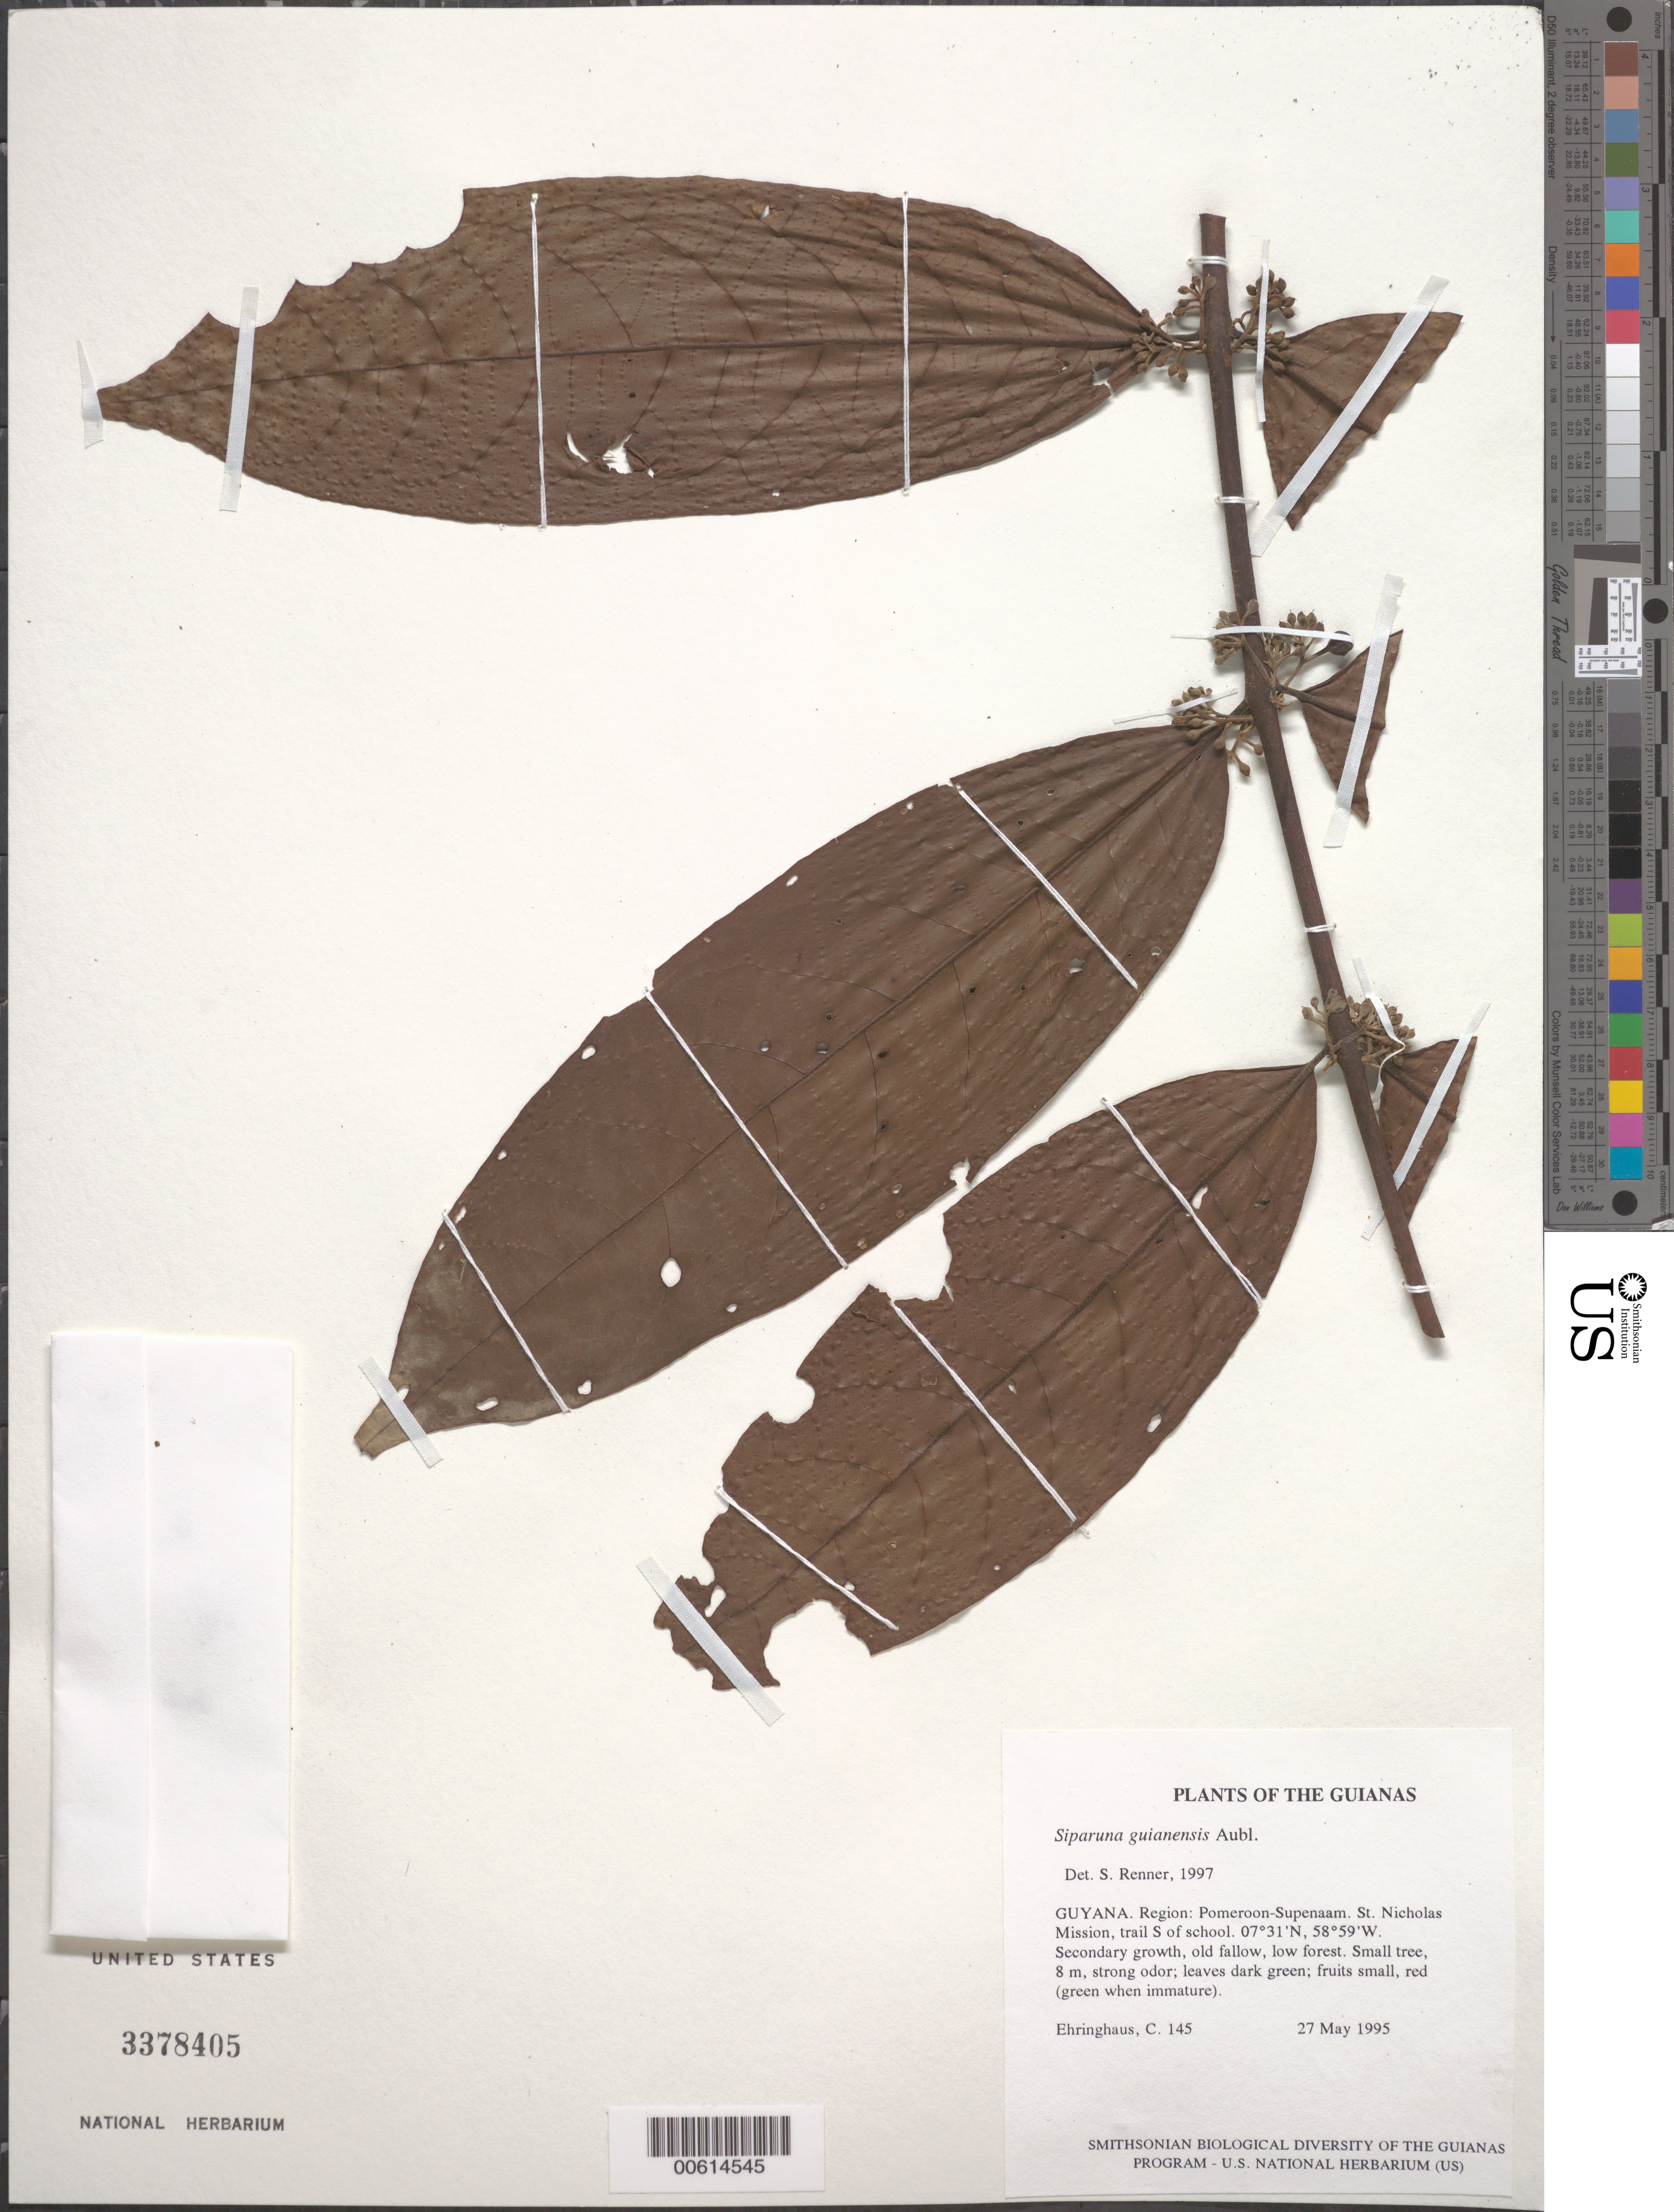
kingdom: Plantae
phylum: Tracheophyta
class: Magnoliopsida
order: Laurales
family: Siparunaceae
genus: Siparuna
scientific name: Siparuna guianensis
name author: Aubl.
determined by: Renner, S. S.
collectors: C. Ehringhaus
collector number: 145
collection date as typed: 27 May 1995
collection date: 1995-05-27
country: Guyana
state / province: Pomeroon-Supenaam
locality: St. Nicholas Mission, trail S of school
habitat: Secondary growth, old fallow, low forest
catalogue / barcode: US 3378405